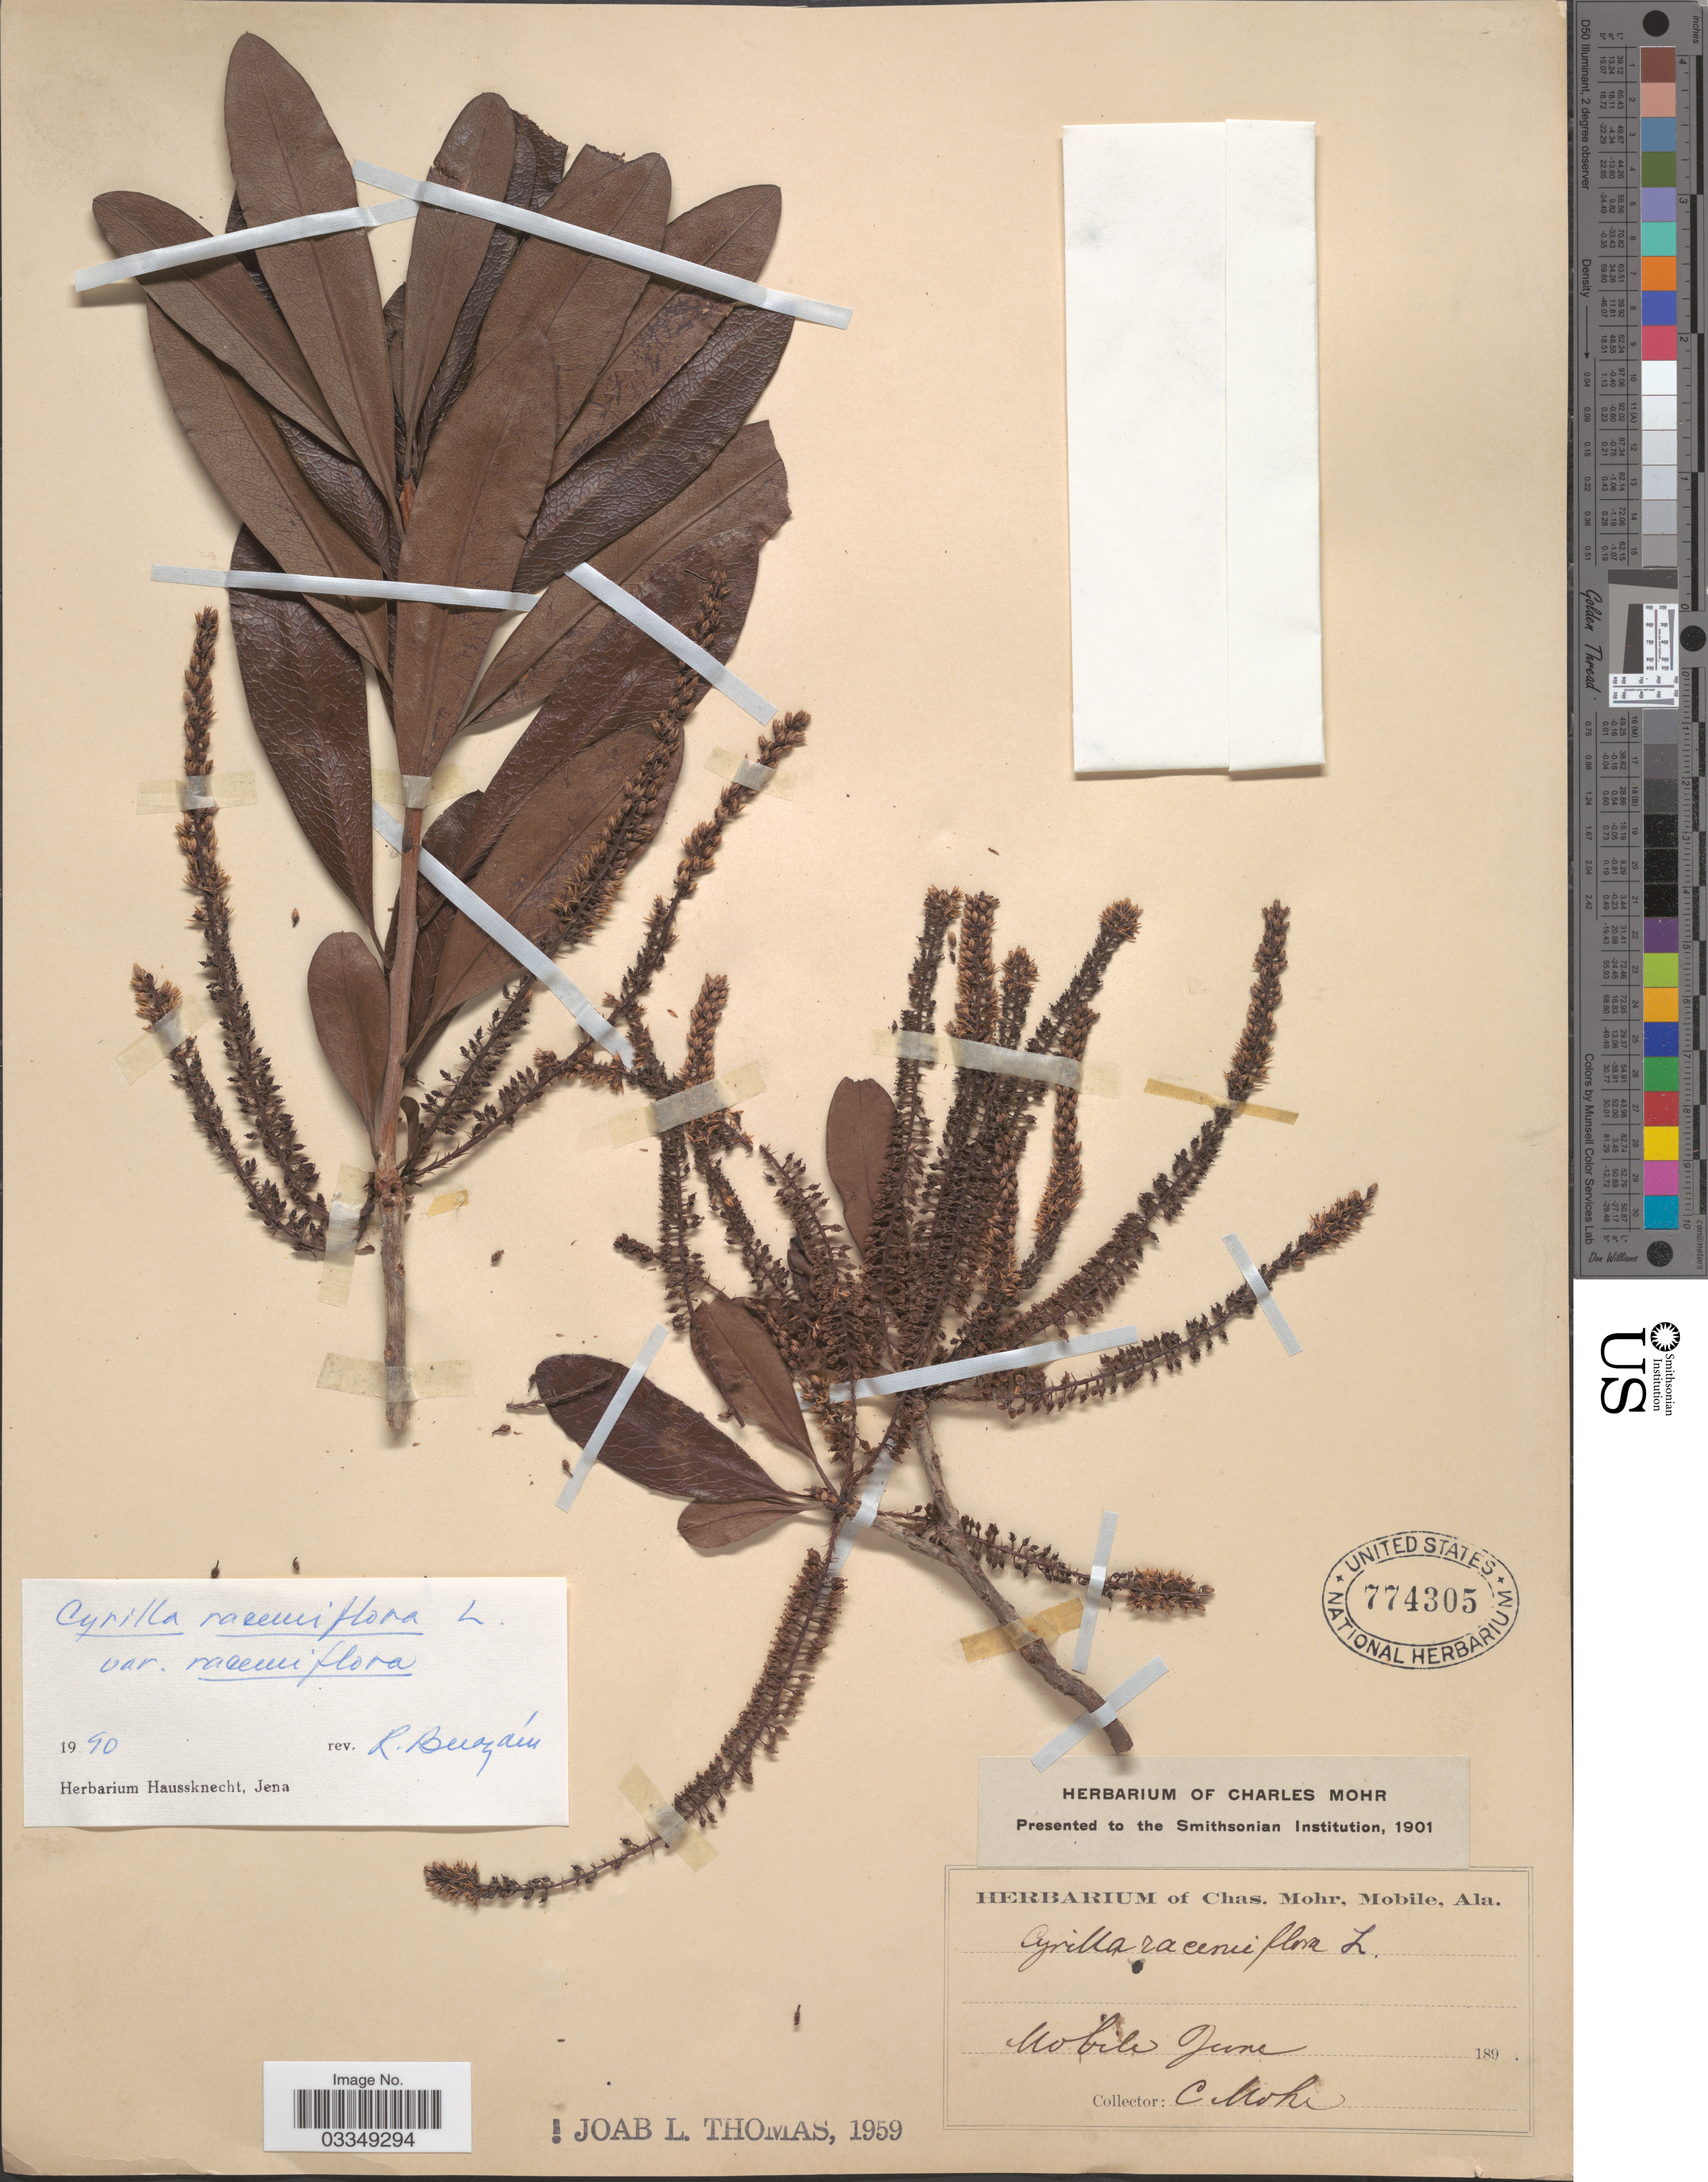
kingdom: Plantae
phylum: Tracheophyta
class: Magnoliopsida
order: Ericales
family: Cyrillaceae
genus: Cyrilla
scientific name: Cyrilla racemiflora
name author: L.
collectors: C. T. Mohr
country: United States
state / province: Alabama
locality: Mobile.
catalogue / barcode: US 774305